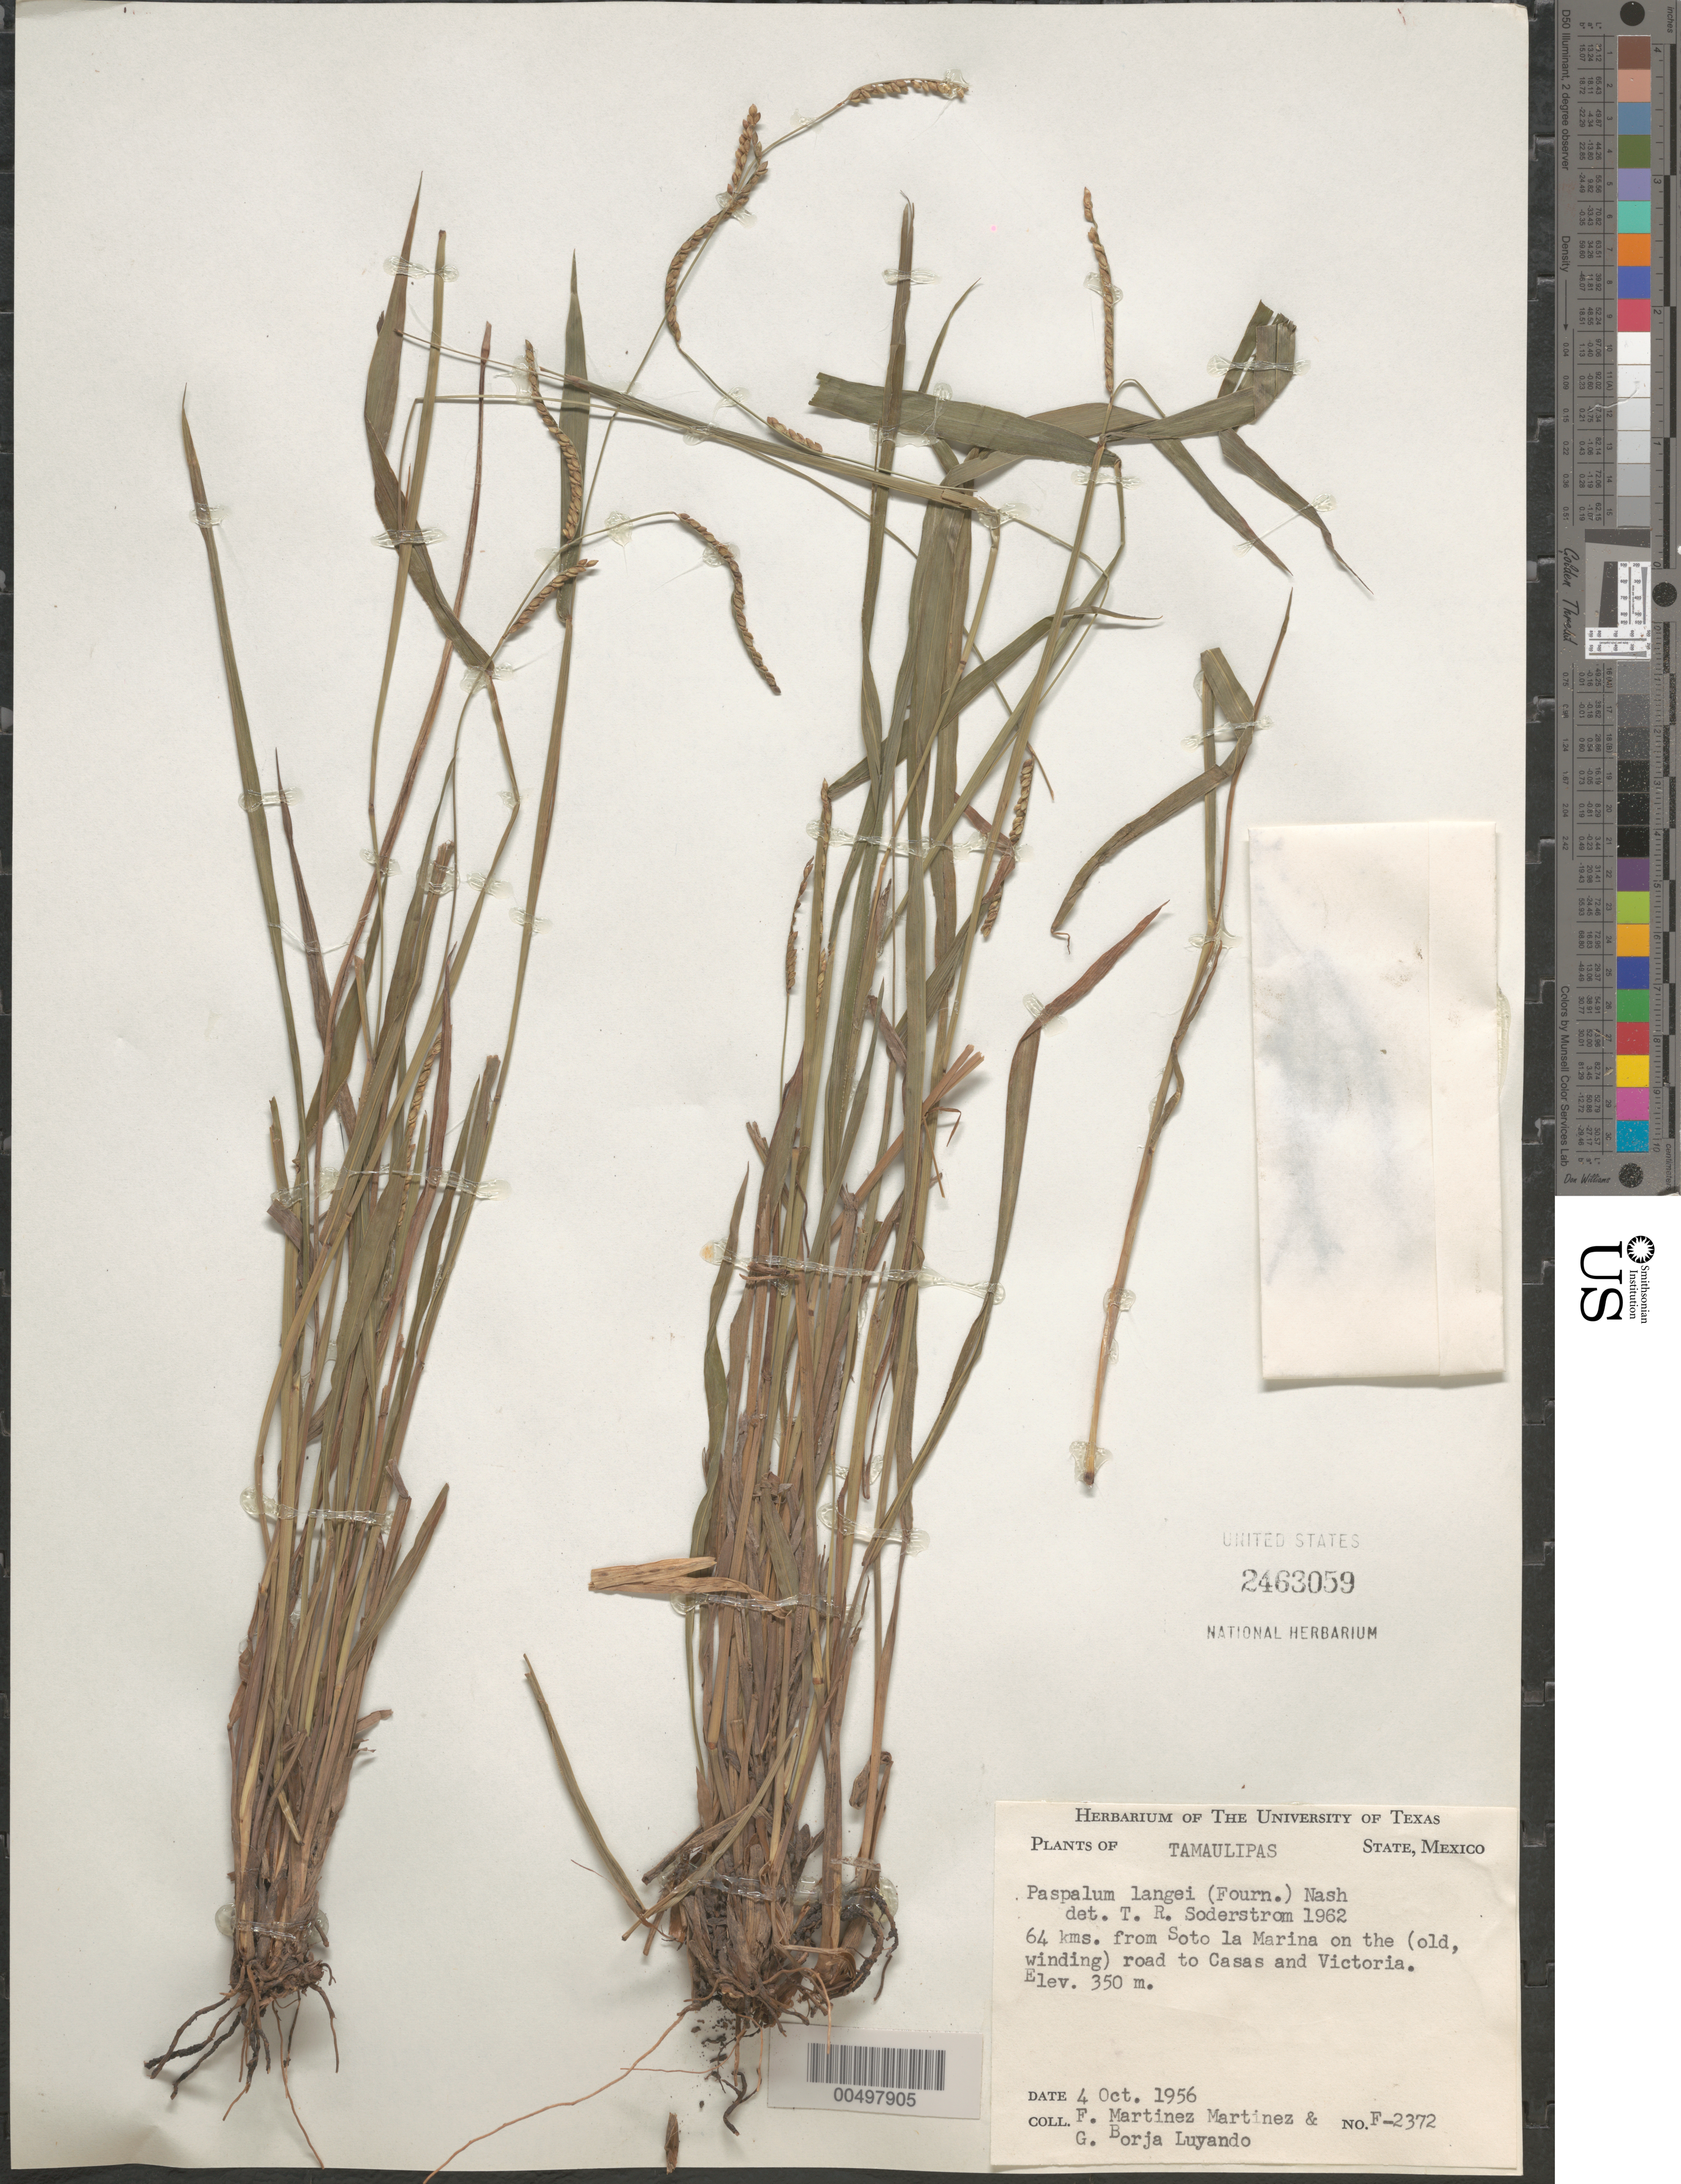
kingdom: Plantae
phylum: Tracheophyta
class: Liliopsida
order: Poales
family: Poaceae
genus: Paspalum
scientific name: Paspalum langei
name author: (E. Fourn.) Nash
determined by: Soderstrom, T. R.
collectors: F. Martinez-M. & G. Borja-Luyando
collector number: F-2372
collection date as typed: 4 Oct 1956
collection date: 1956-10-04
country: Mexico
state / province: Tamaulipas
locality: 64 km from Soto la Marina on the (old, winding) rd to Casas & Victoria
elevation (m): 350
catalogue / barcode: US 2463059